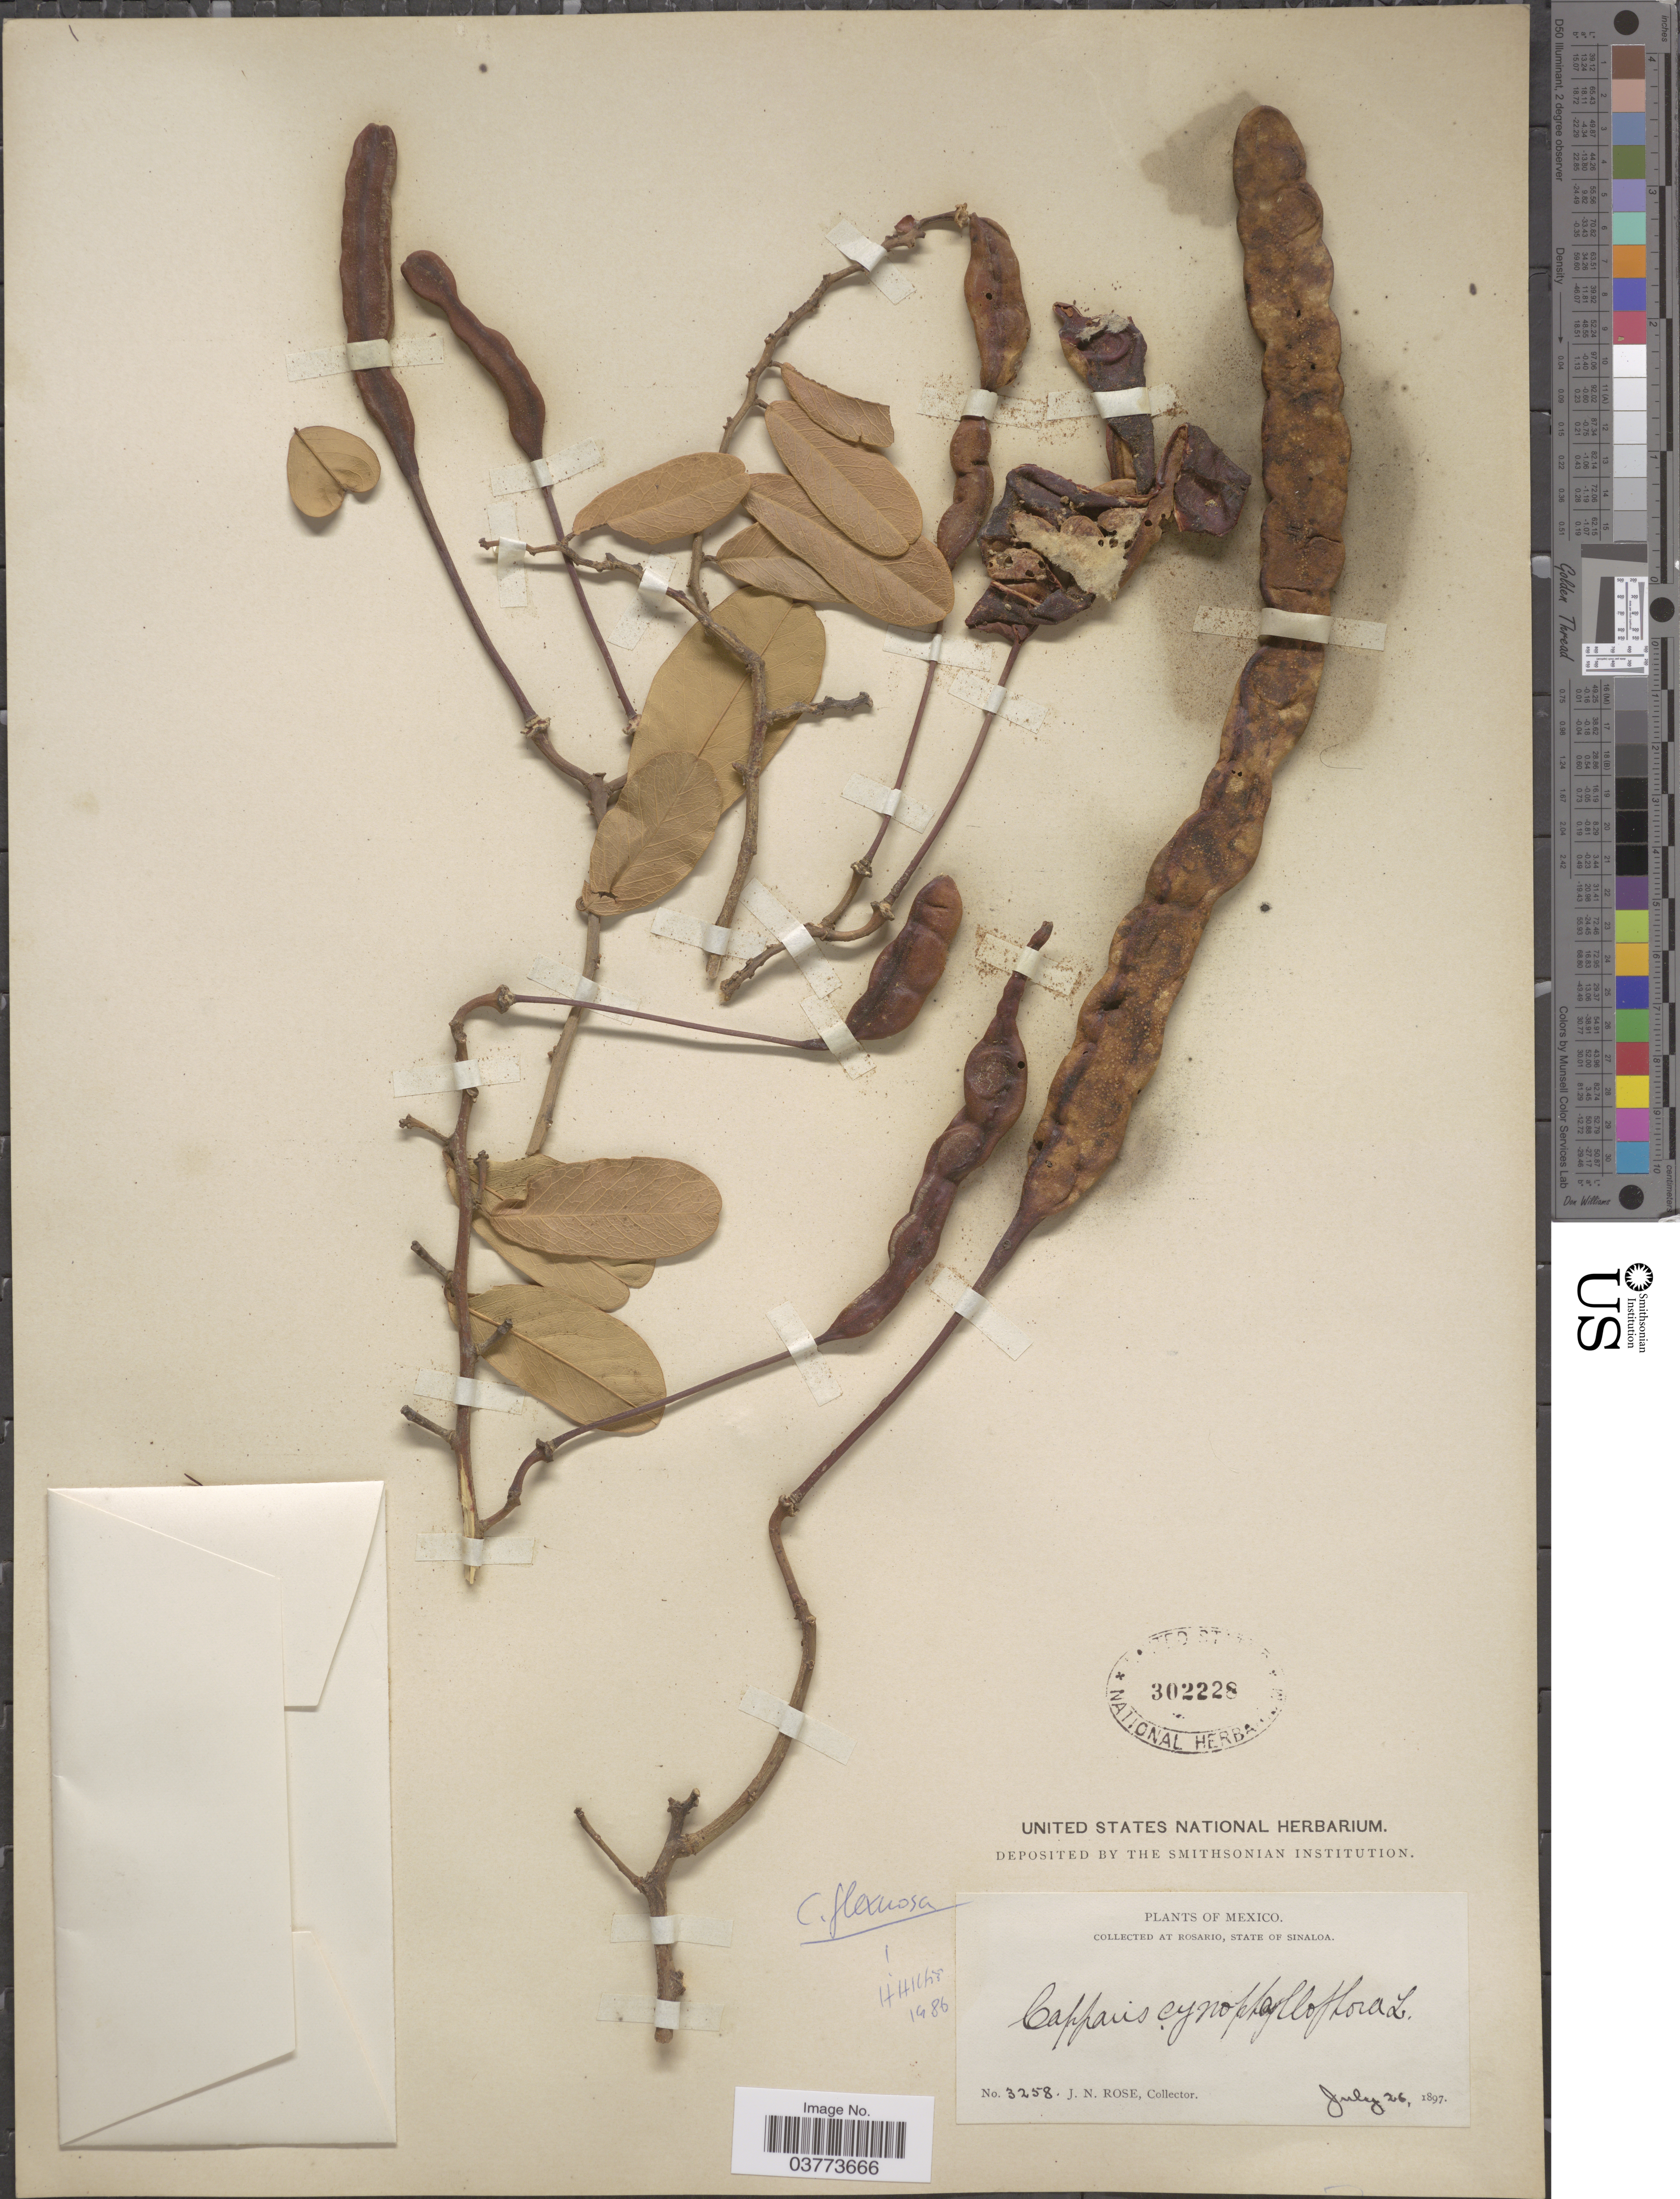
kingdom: Plantae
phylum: Tracheophyta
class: Magnoliopsida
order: Brassicales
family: Capparaceae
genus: Cynophalla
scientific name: Cynophalla flexuosa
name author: (L.) J. Presl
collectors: J. N. Rose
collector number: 3258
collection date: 1897-07-26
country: Mexico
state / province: Sinaloa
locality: At Rosario.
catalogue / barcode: US 302228